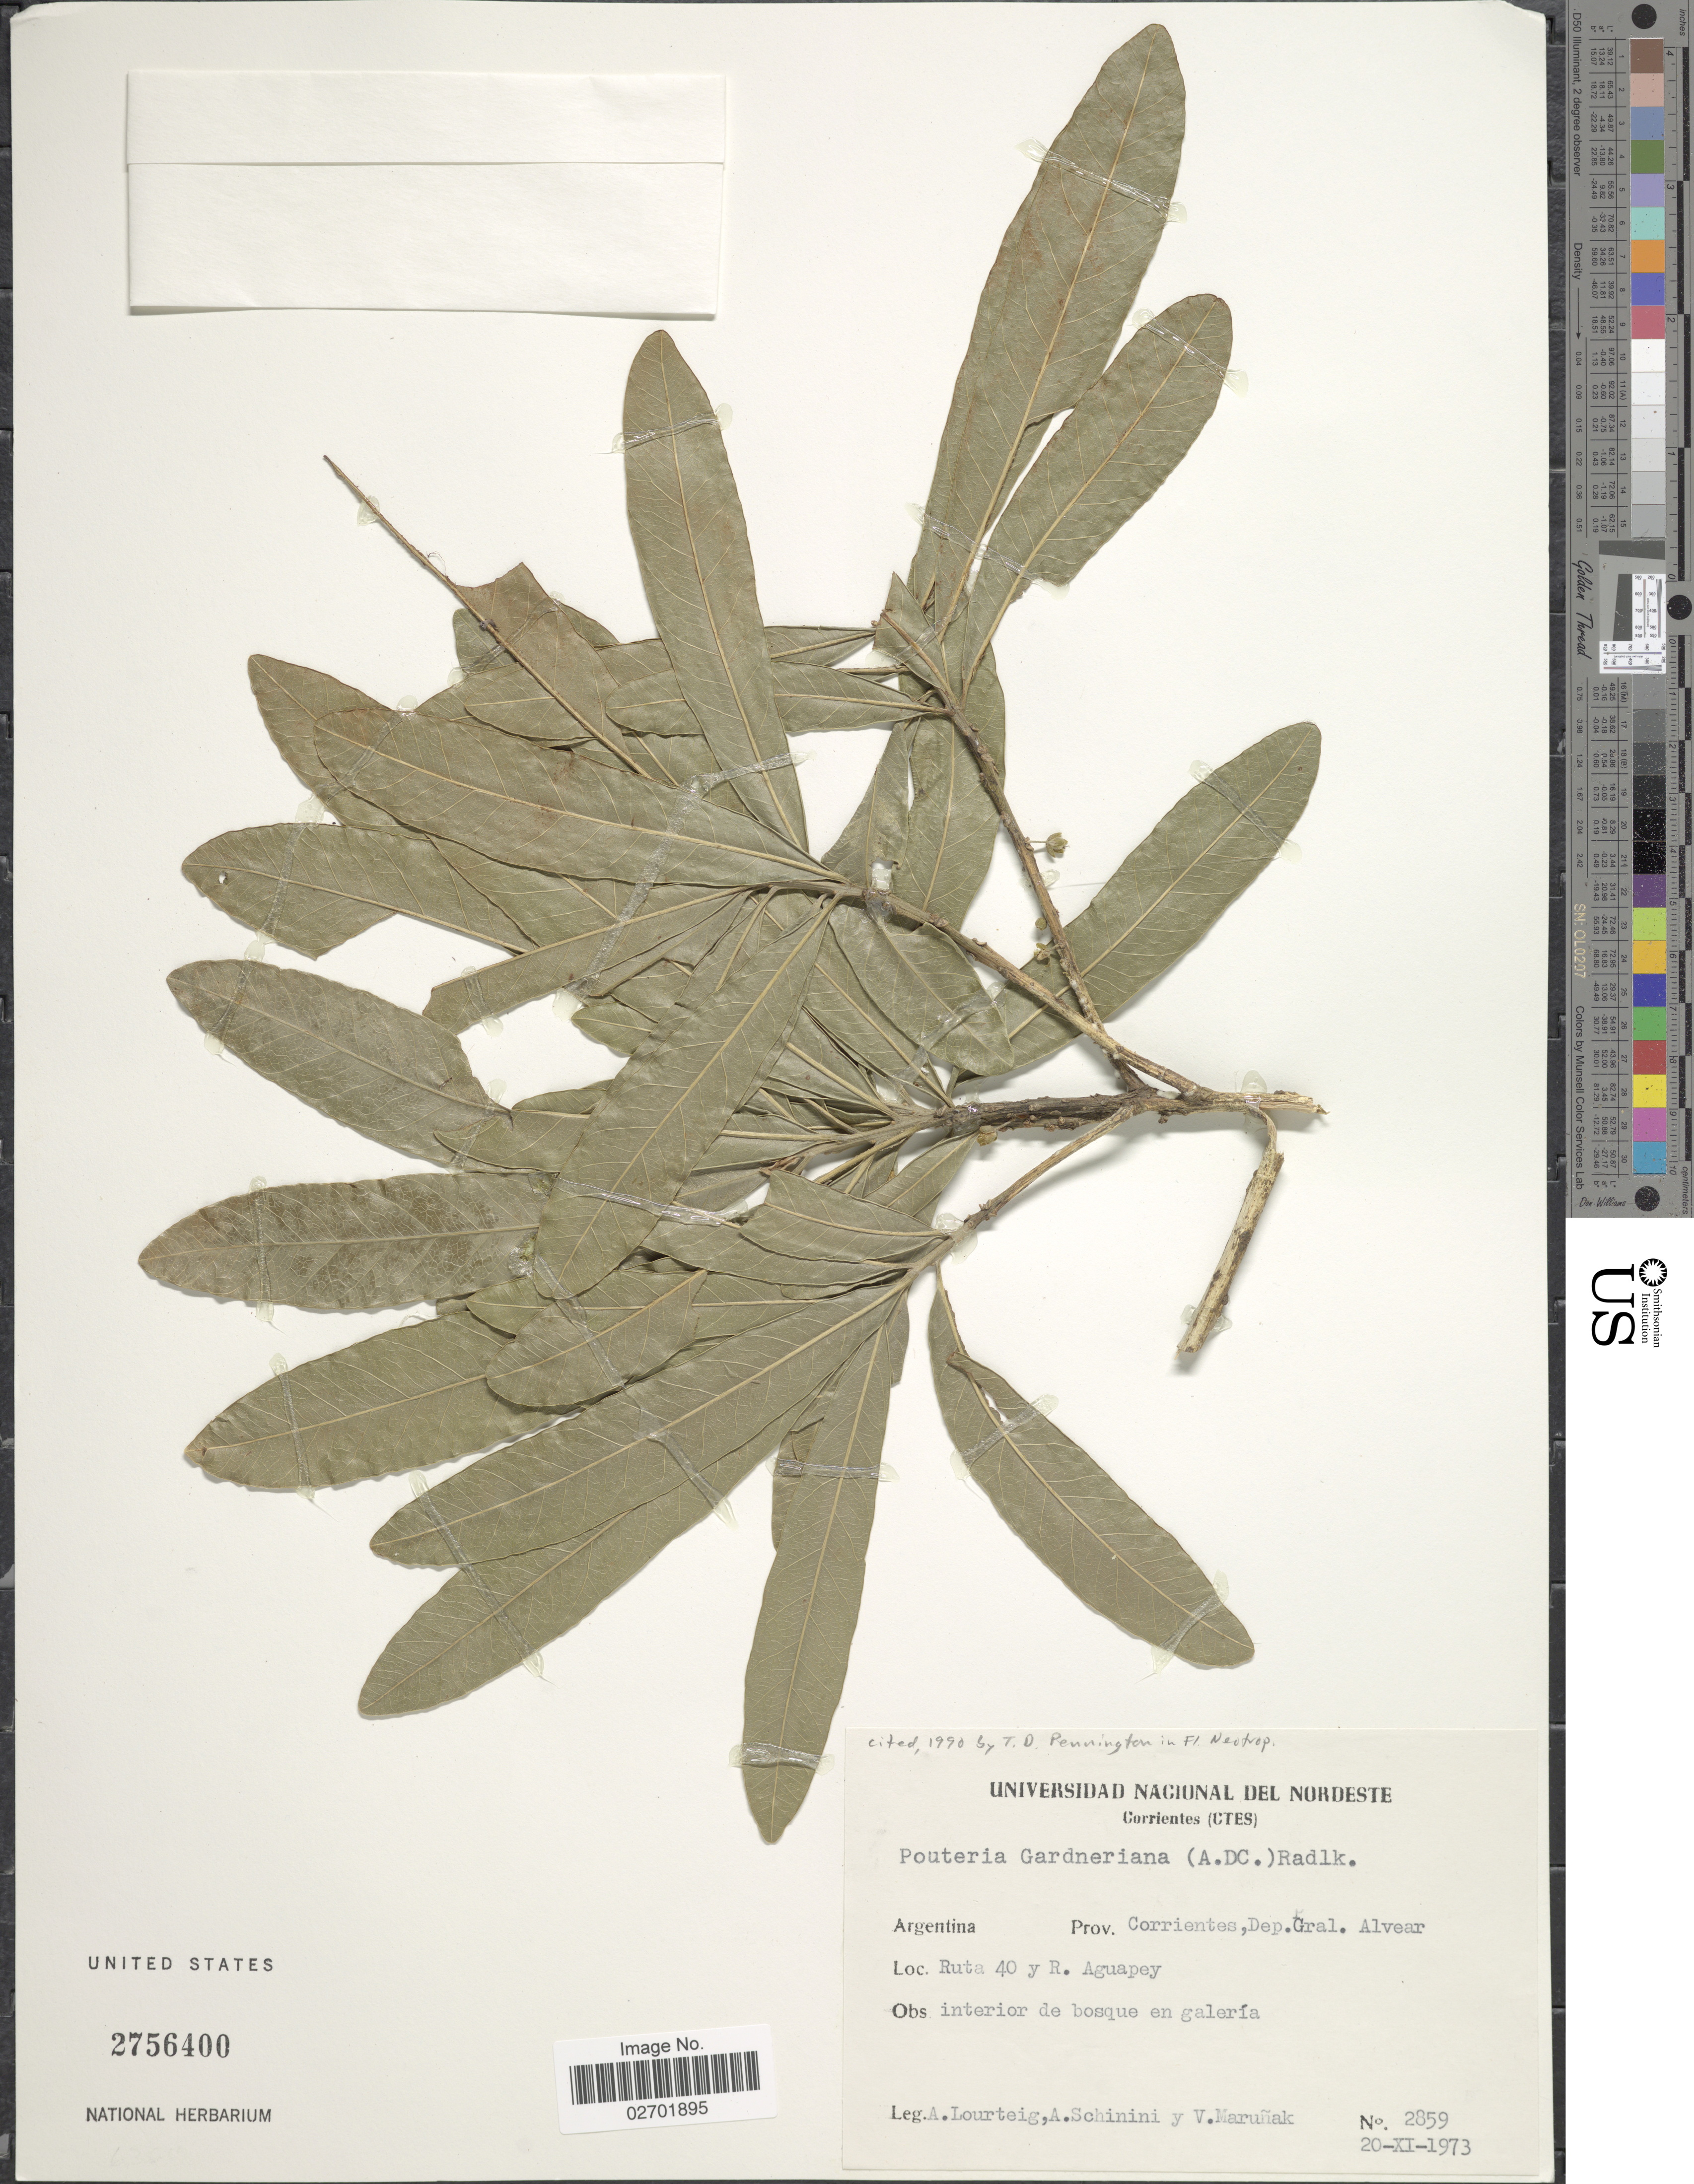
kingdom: Plantae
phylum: Tracheophyta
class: Magnoliopsida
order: Ericales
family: Sapotaceae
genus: Pouteria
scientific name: Pouteria gardneriana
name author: (A. DC.) Radlk.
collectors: A. Lourteig, A. Schinini & V. Maruñak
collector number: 2859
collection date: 1973-11-20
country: Argentina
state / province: Corrientes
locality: Corrientes (CTES) Argentina, Ruta 40 y R. Aguapey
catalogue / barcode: US 2756400